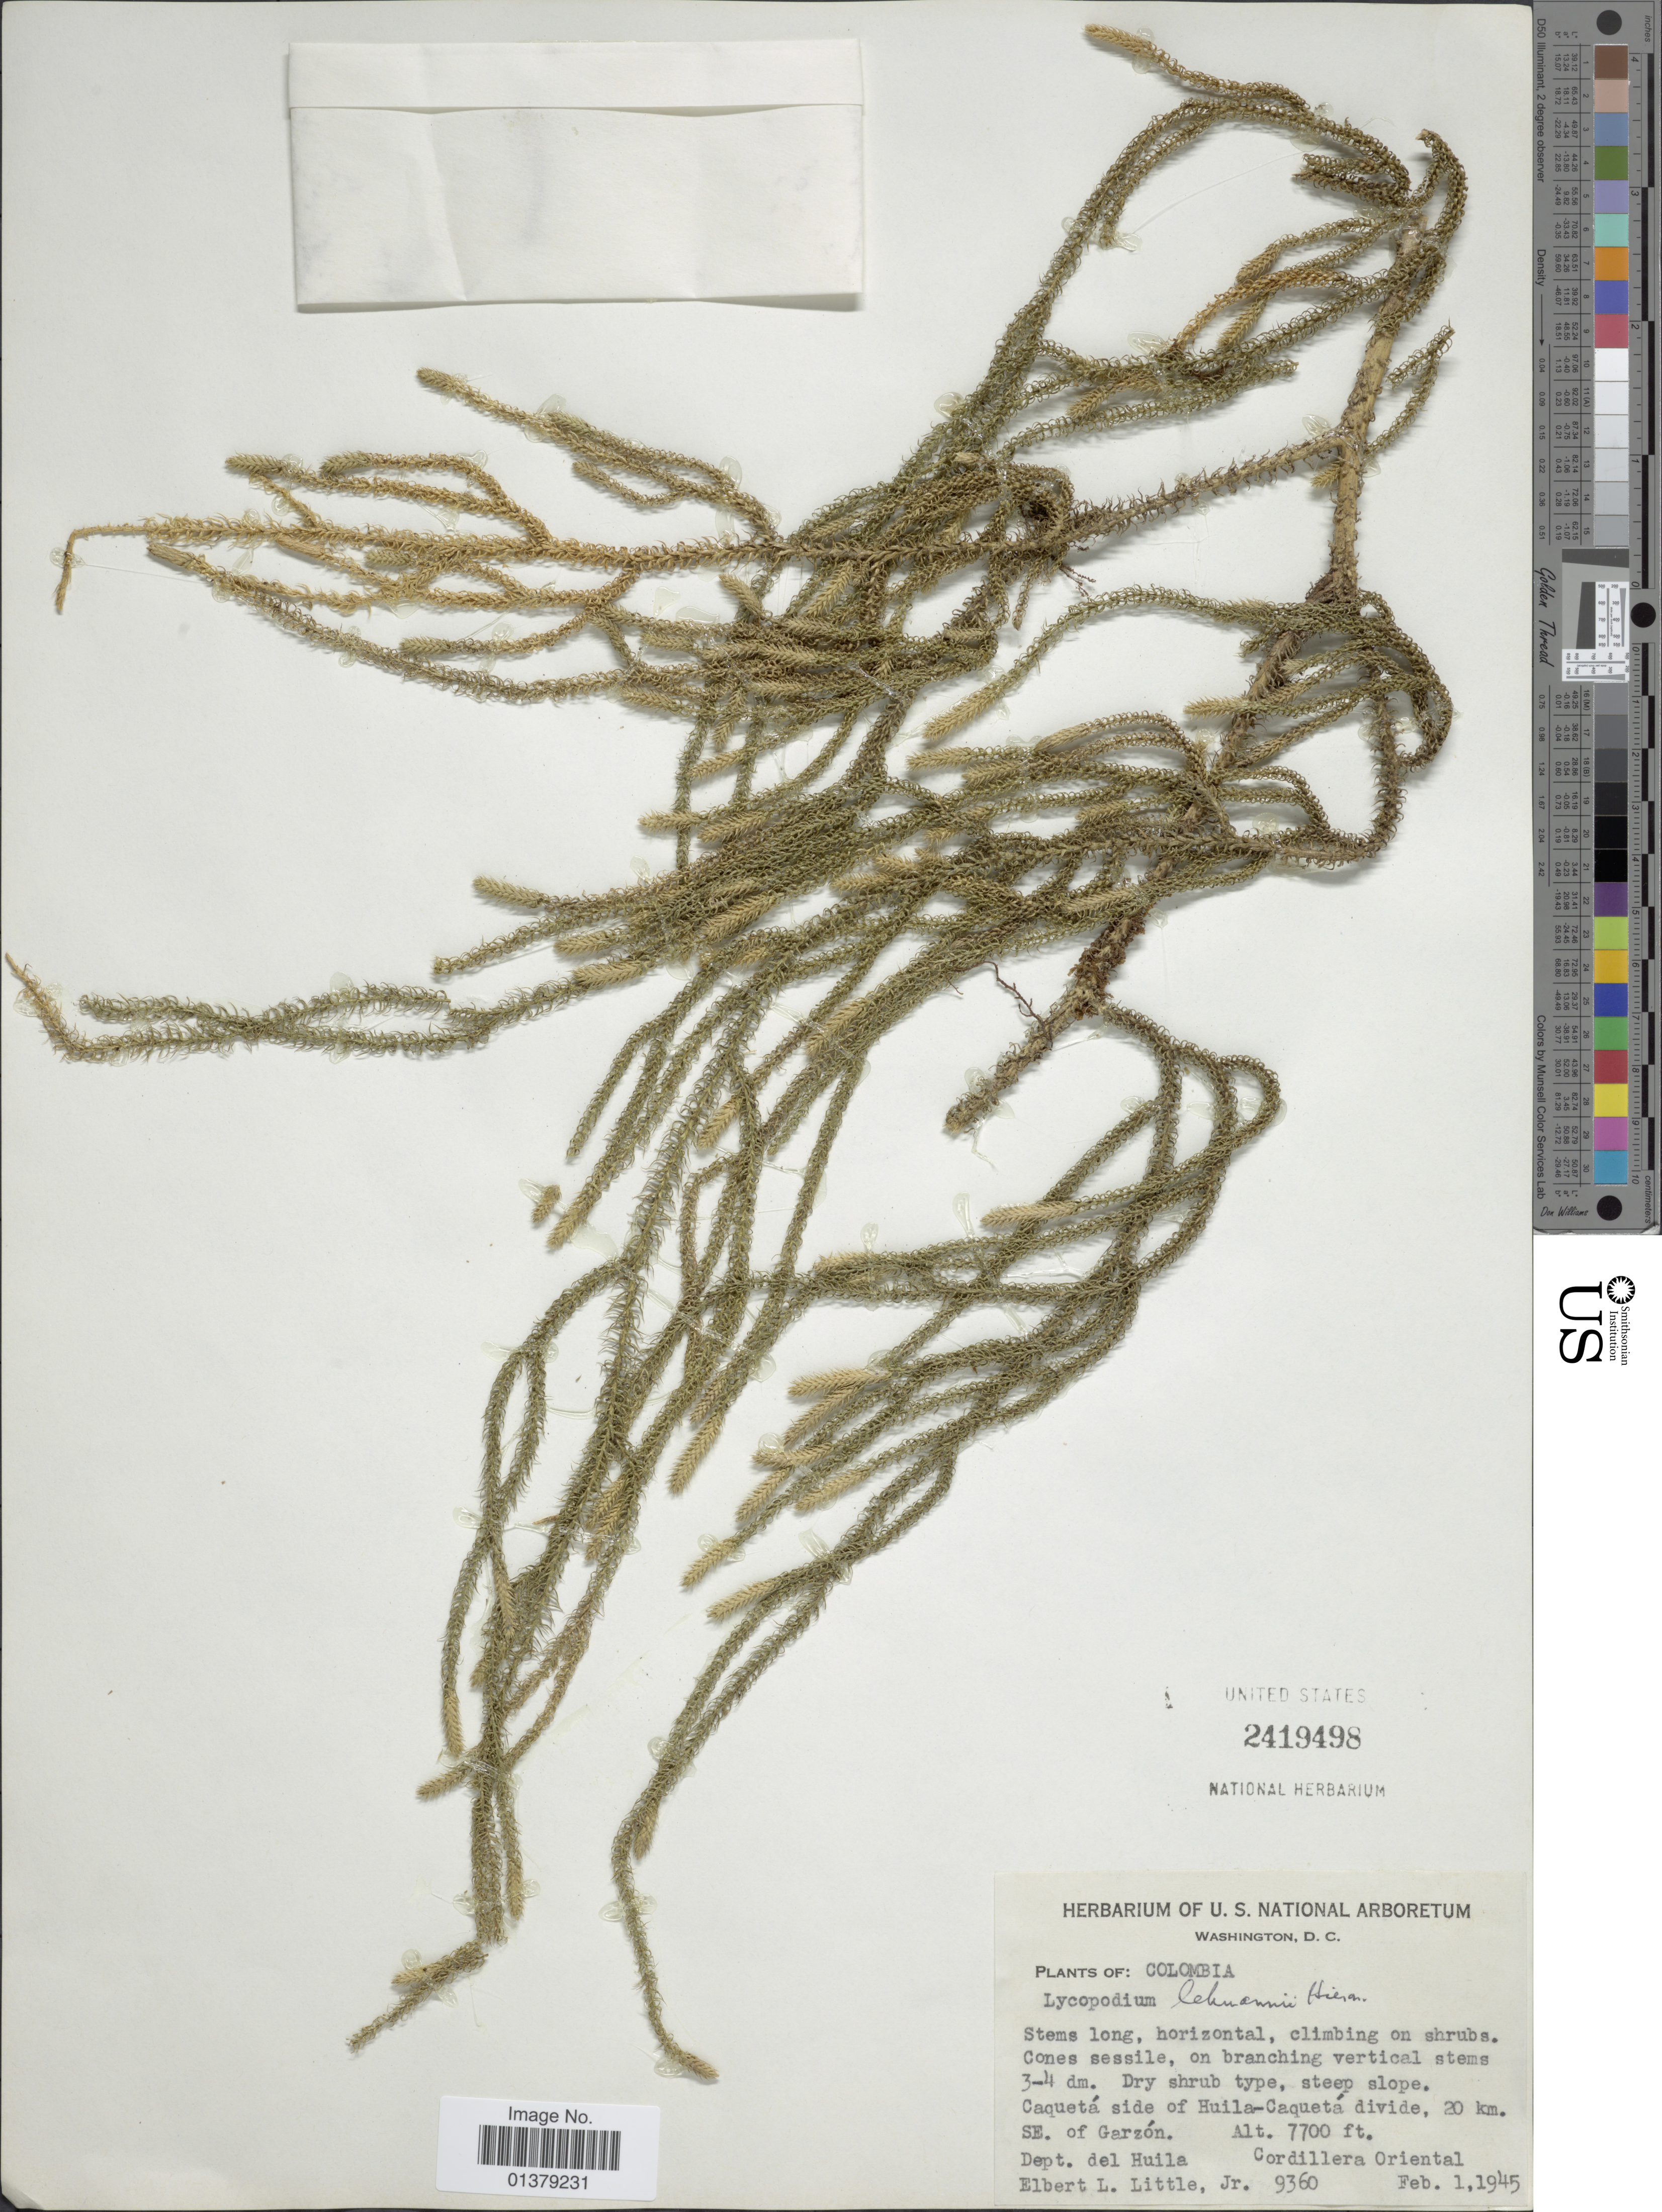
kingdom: Plantae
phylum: Tracheophyta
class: Lycopodiopsida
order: Lycopodiales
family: Lycopodiaceae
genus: Palhinhaea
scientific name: Palhinhaea lehmannii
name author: (Hieron.) Holub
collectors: E. L. Little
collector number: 9360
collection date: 1945-02-01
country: Colombia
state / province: Huila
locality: Caquetá side of Huila-Caquetá divide, 20 km. SE of Garzón, Cordillera Oriental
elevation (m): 2347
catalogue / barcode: US 2419498